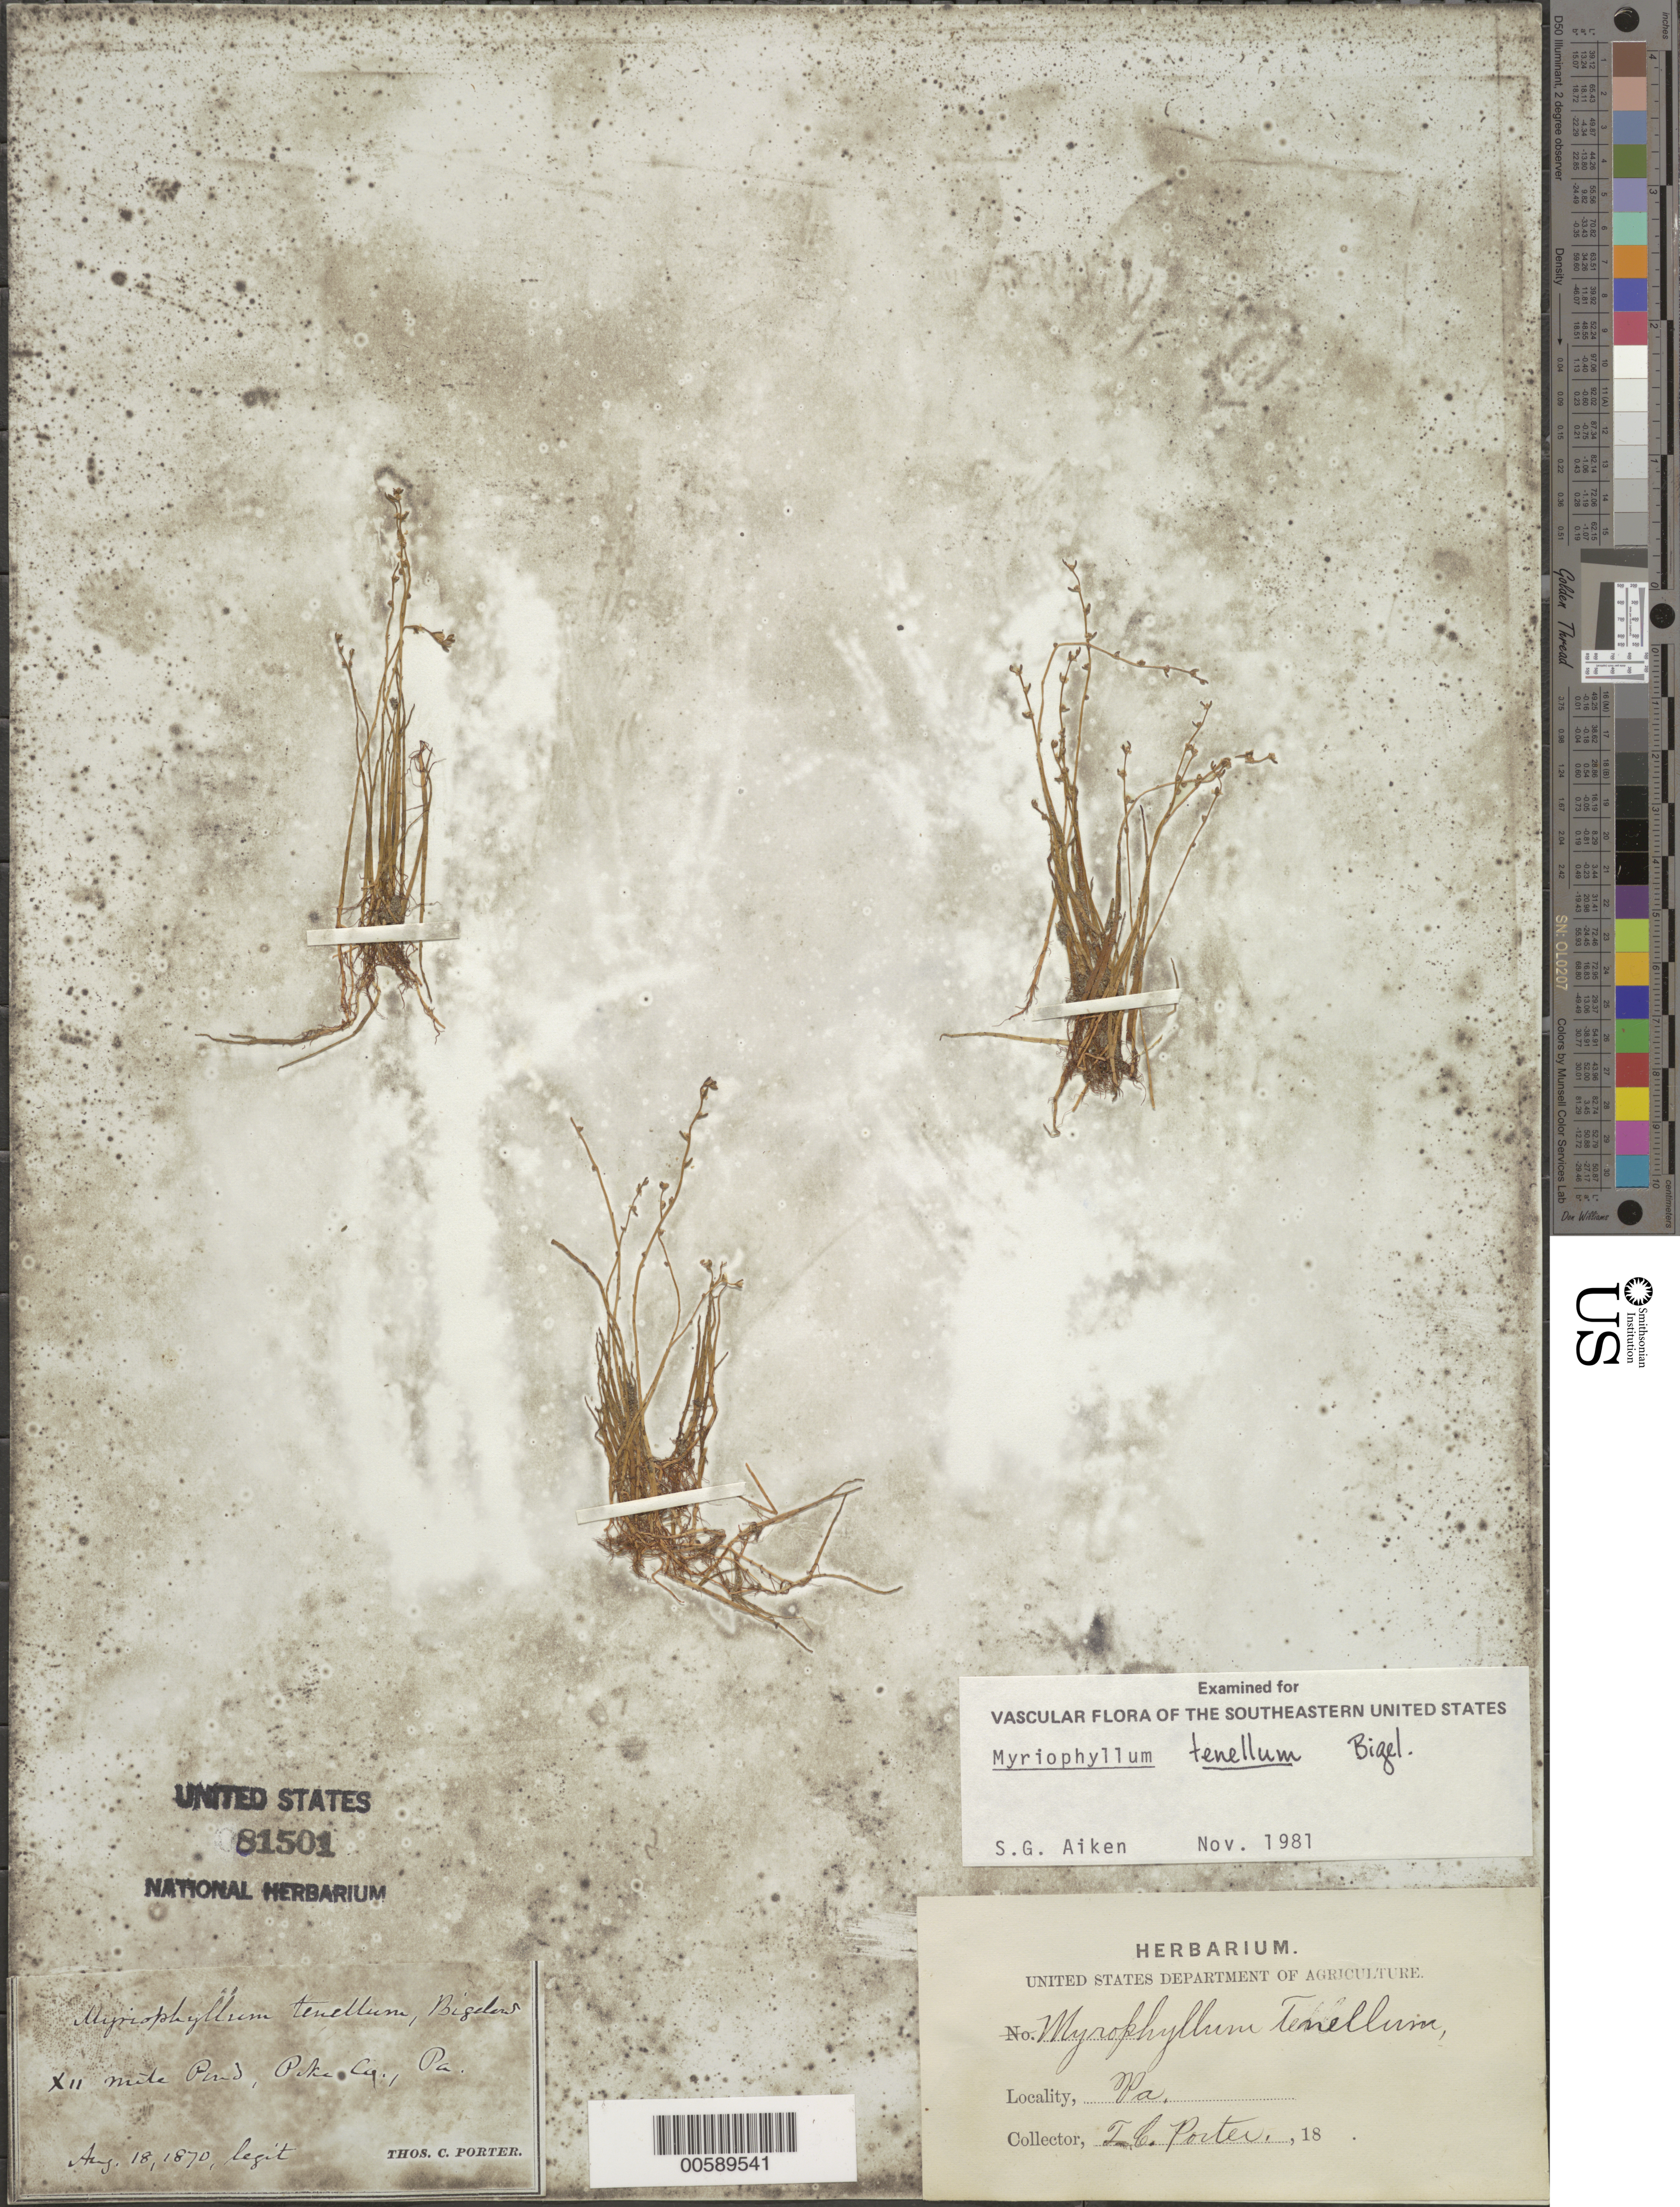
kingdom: Plantae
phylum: Tracheophyta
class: Magnoliopsida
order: Saxifragales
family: Haloragaceae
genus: Myriophyllum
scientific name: Myriophyllum tenellum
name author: Bigelow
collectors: T. C. Porter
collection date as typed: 18 Aug 1870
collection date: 1870-08-18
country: United States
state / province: Pennsylvania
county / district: Pike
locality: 12 Mile Pond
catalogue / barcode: US 81501